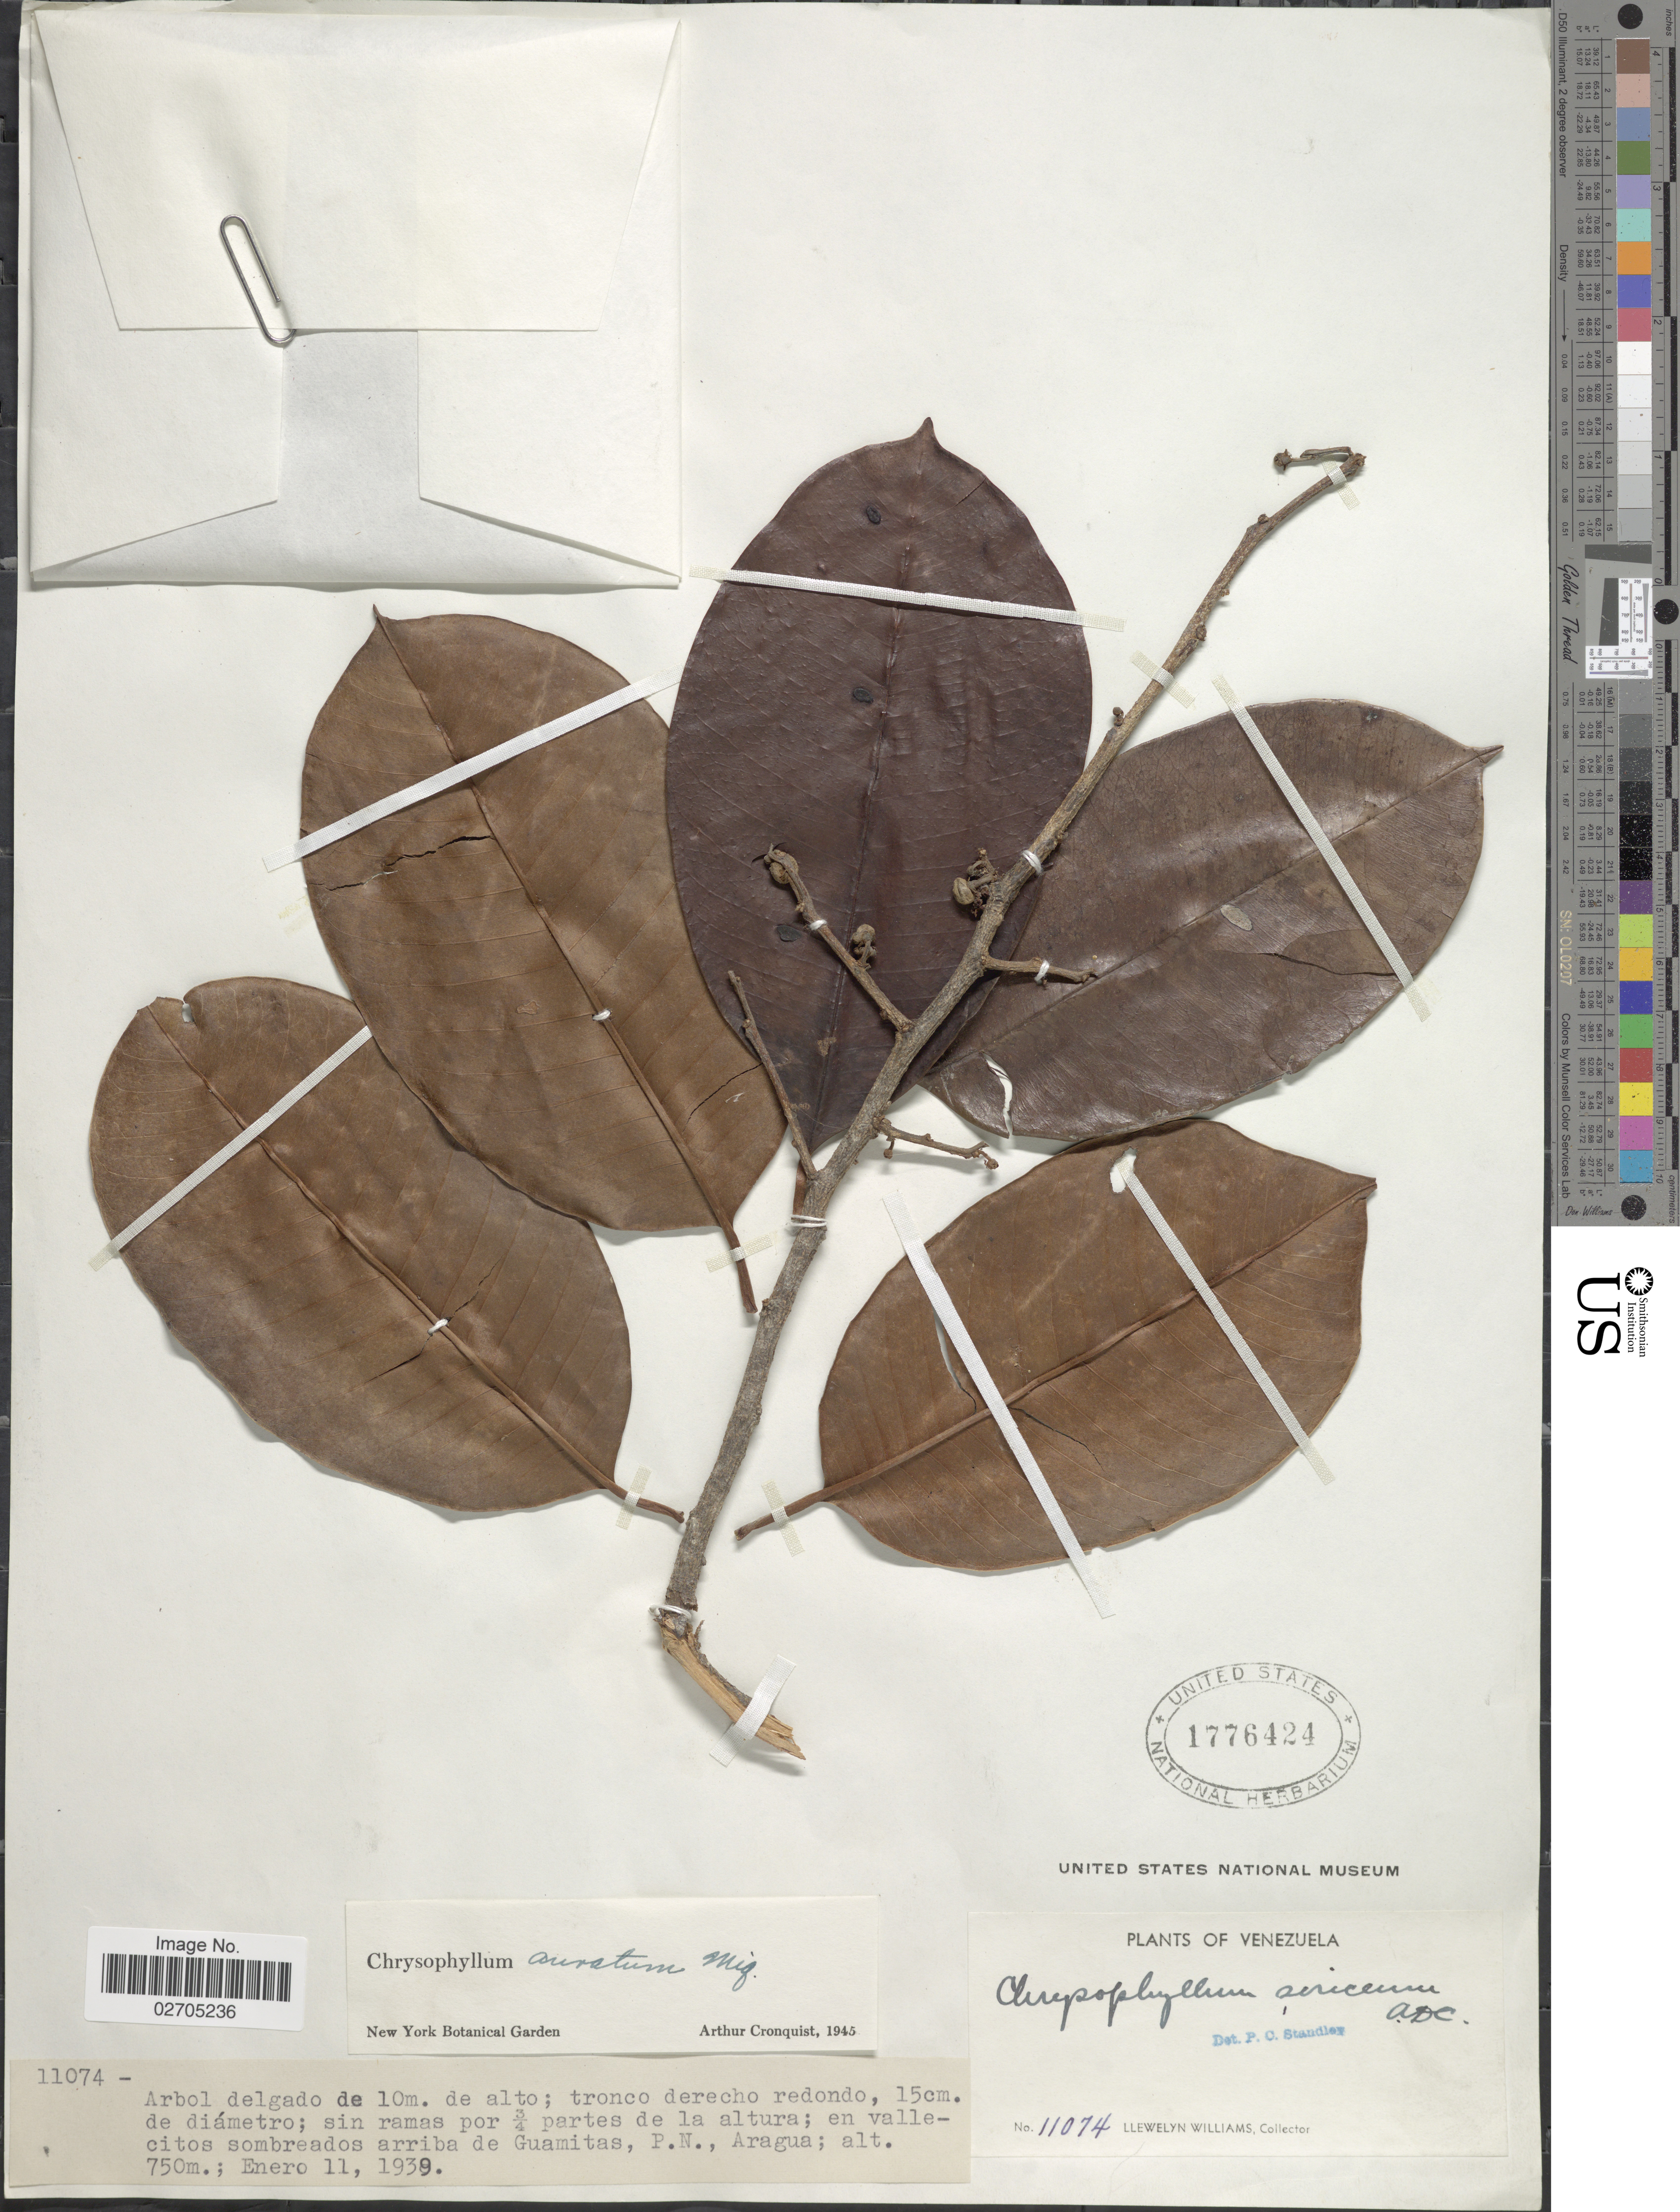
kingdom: Plantae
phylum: Tracheophyta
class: Magnoliopsida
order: Ericales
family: Sapotaceae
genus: Chrysophyllum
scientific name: Chrysophyllum argenteum subsp. auratum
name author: (Miq.) T.D. Penn.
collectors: Ll. Williams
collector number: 11074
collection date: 1939-01-11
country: Venezuela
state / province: Aragua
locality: En vallecitos sombreados arriba de Guamitas, P.N.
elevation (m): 750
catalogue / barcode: US 1776424